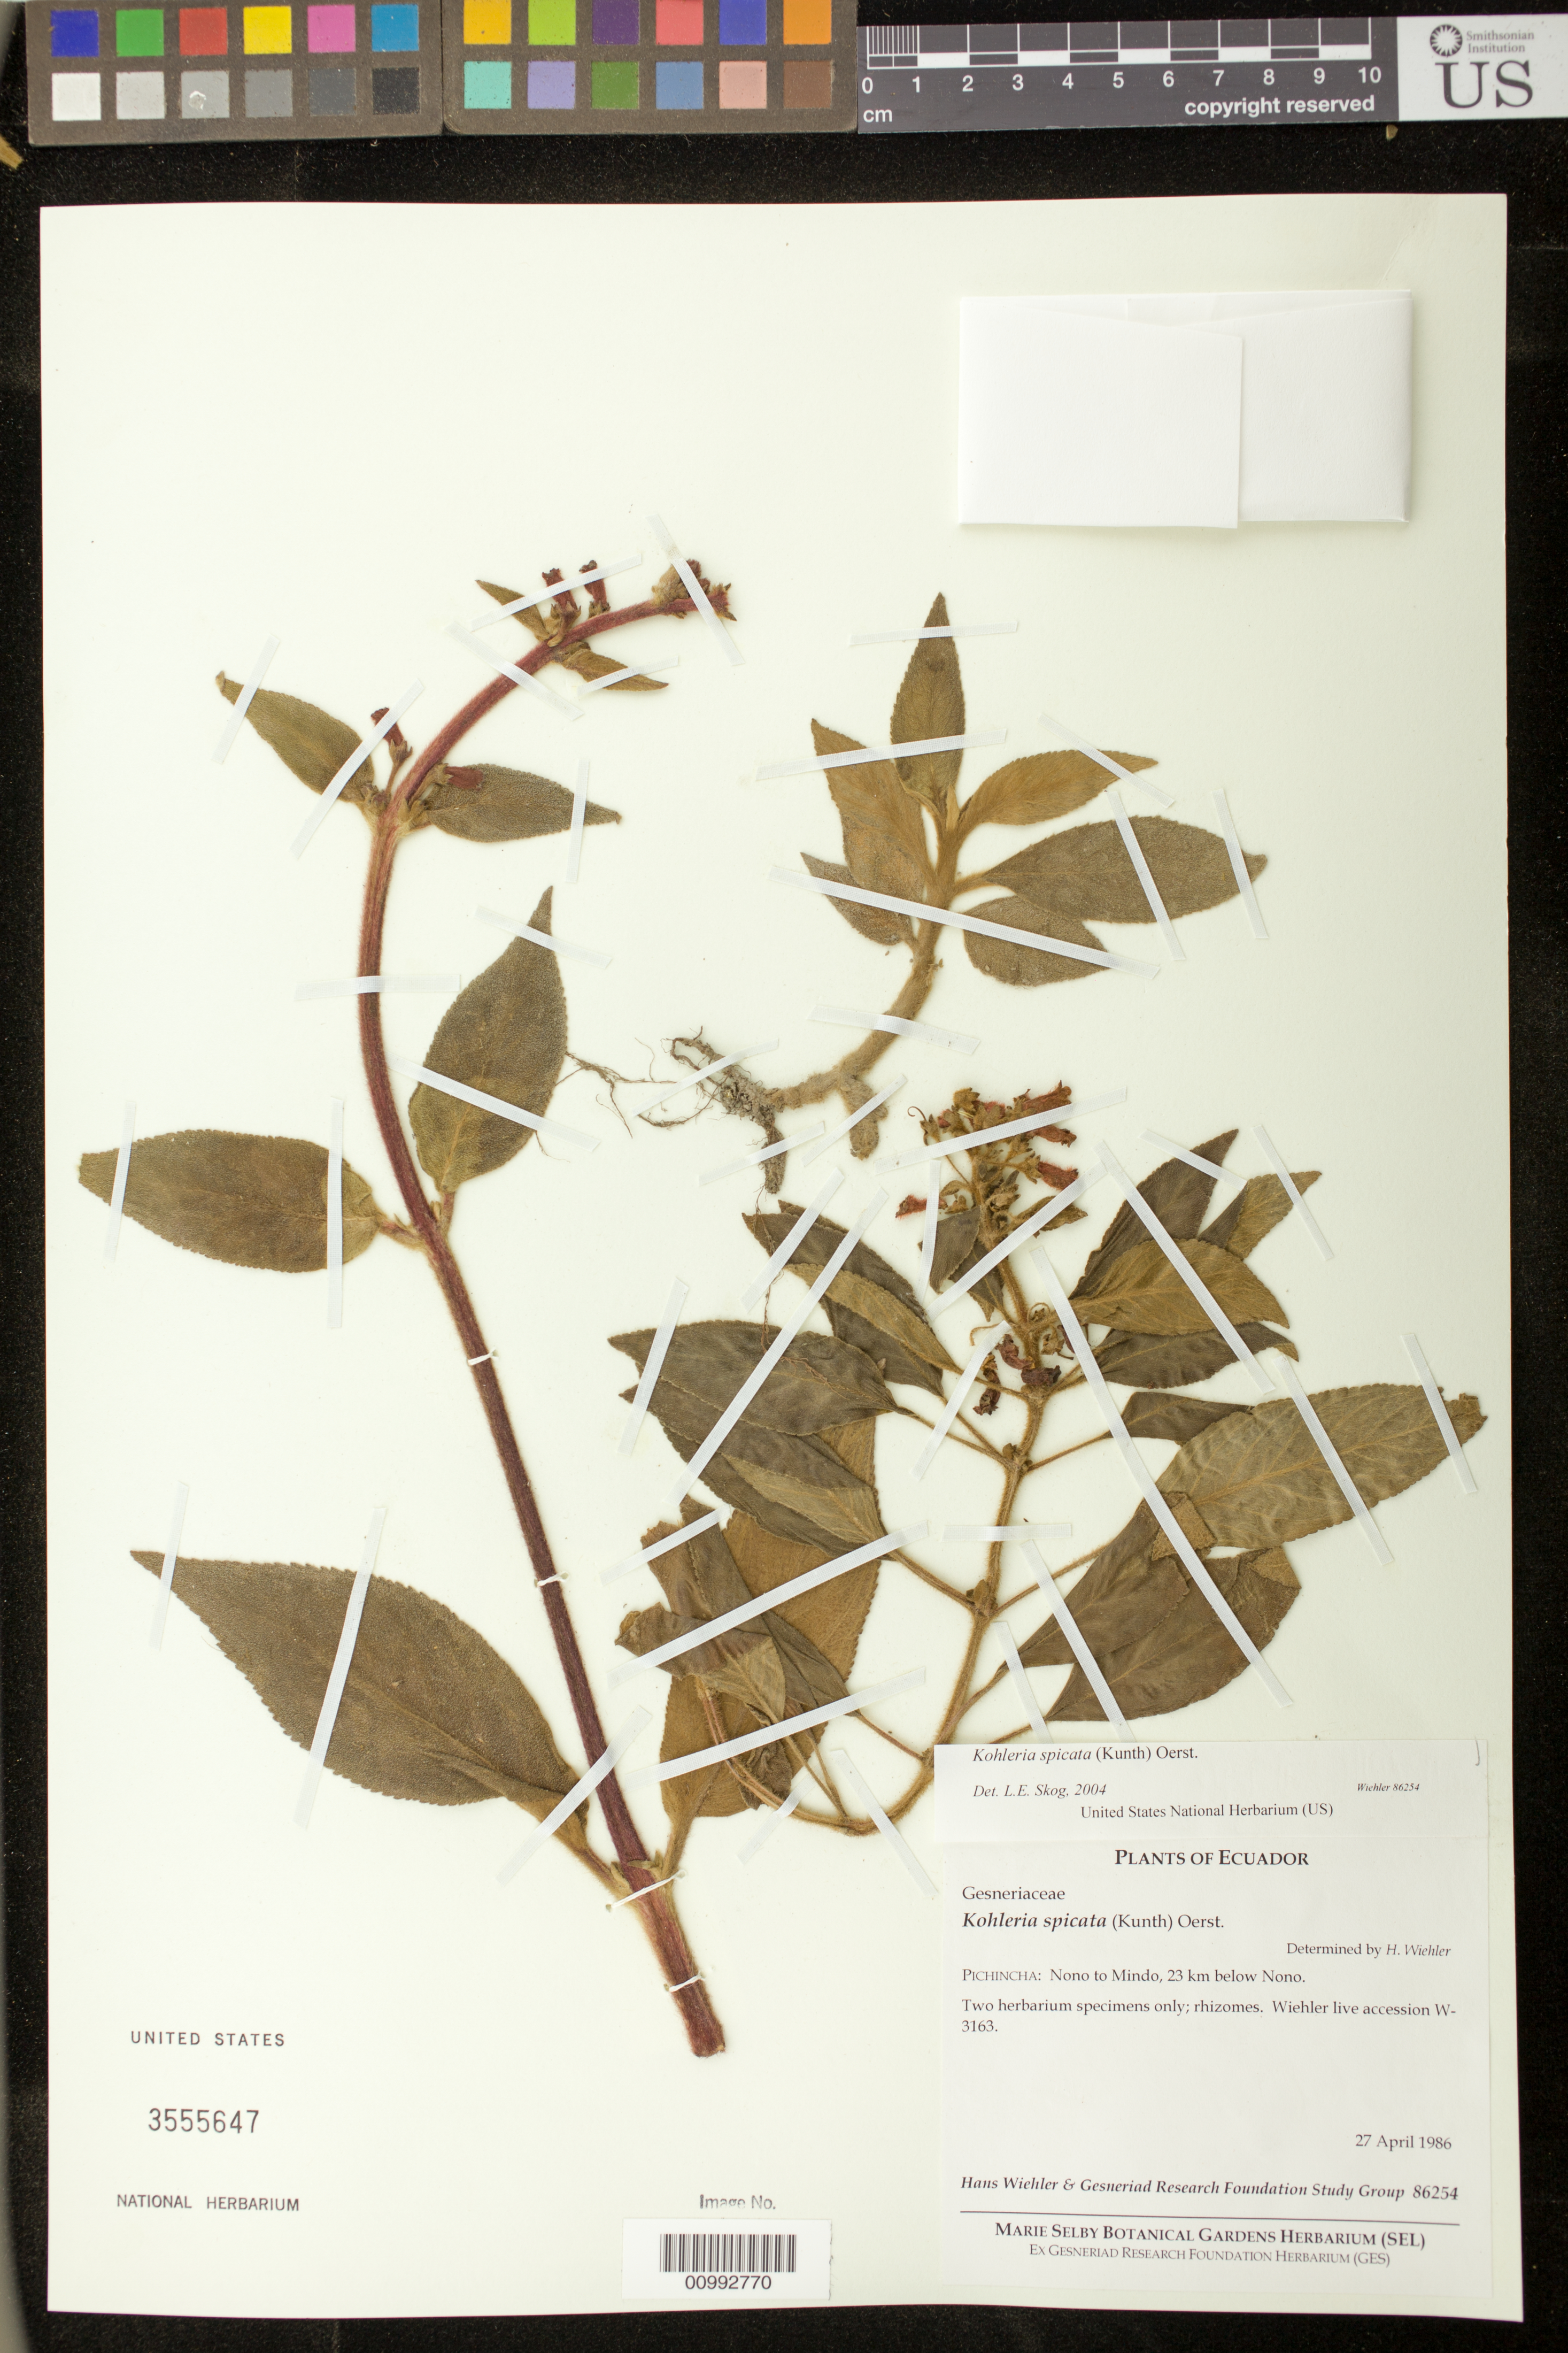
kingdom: Plantae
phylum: Tracheophyta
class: Magnoliopsida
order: Lamiales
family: Gesneriaceae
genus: Kohleria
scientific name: Kohleria spicata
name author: (Kunth) Oerst.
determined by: Skog, Laurence E.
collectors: H. J. Wiehler & GRF Study Group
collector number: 86254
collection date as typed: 27 Apr 1986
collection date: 1986-04-27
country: Ecuador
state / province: Pichincha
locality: Pichincha: Nono to Mindo, 23 km below Nono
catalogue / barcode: US 3555647